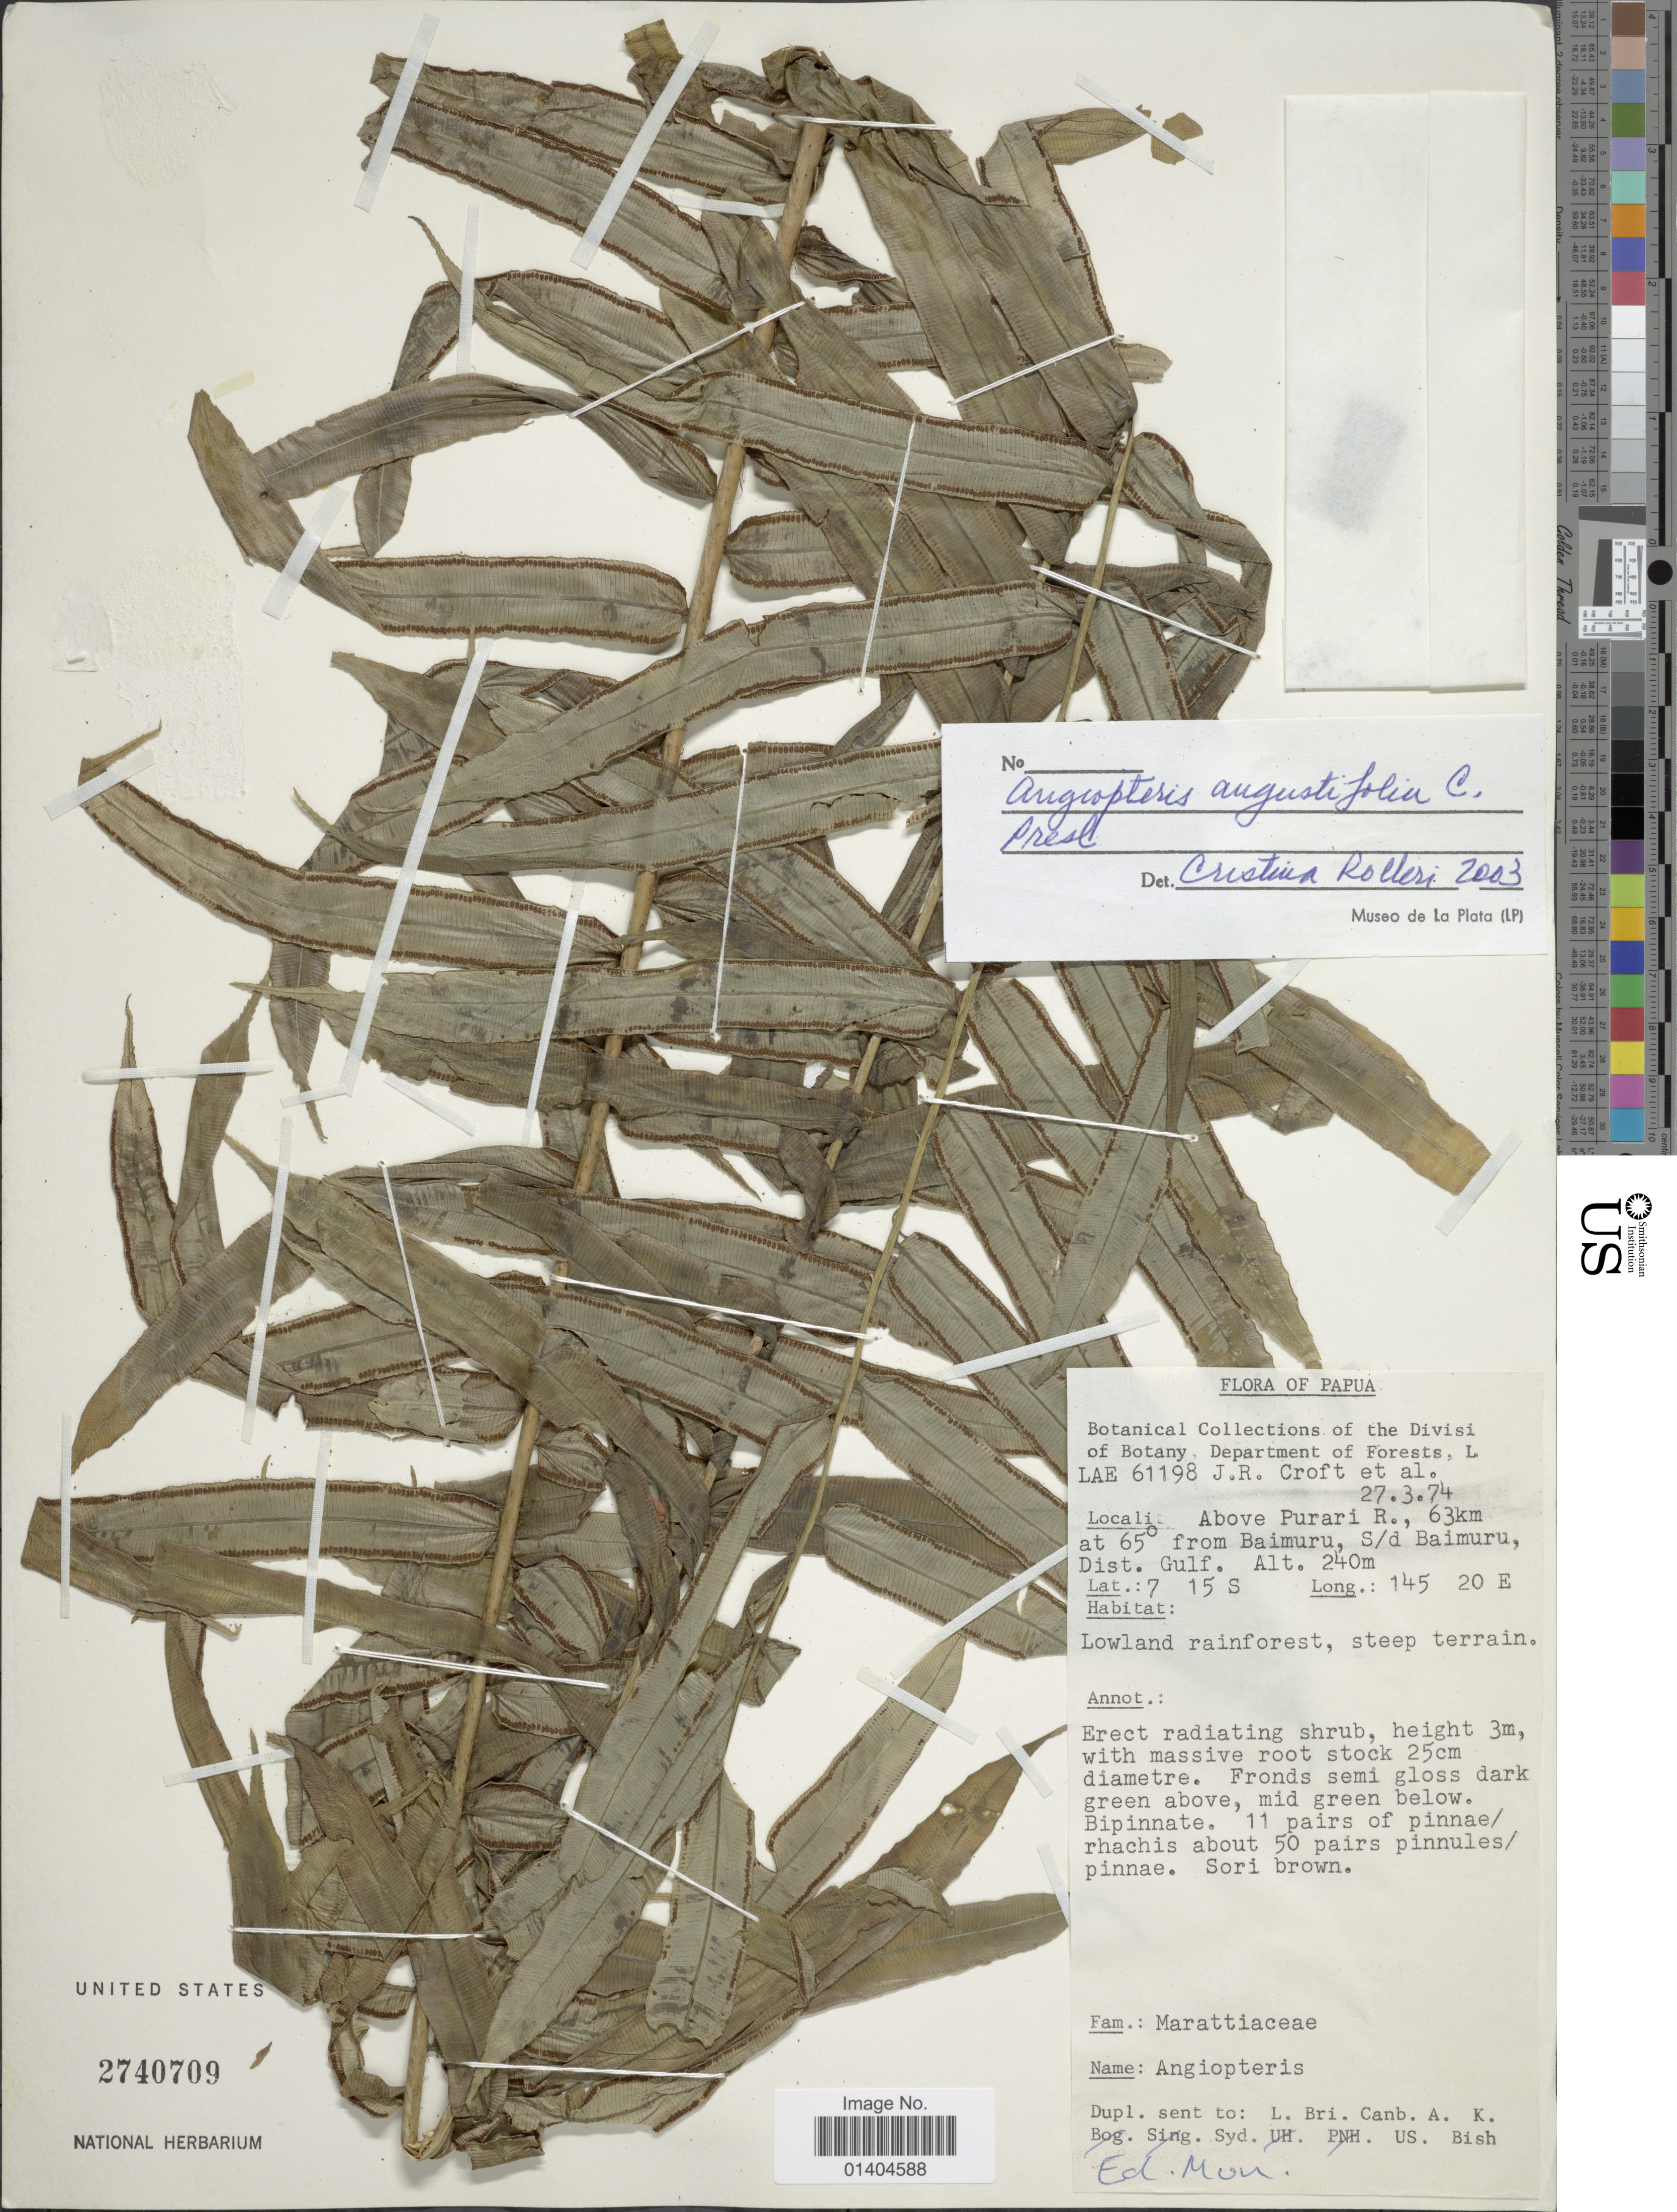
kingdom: Plantae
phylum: Tracheophyta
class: Polypodiopsida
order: Marattiales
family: Marattiaceae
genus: Angiopteris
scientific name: Angiopteris angustifolia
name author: C. Presl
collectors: J. R. Croft & et al.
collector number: LAE61198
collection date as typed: Transcribed d/m/y: 27/3/74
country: Papua New Guinea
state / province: Gulf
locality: Papua. Above Purari R., 63km at65° from Baimuru, S/d Baimuru Dist. Gulf.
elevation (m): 240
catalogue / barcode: US 2740709